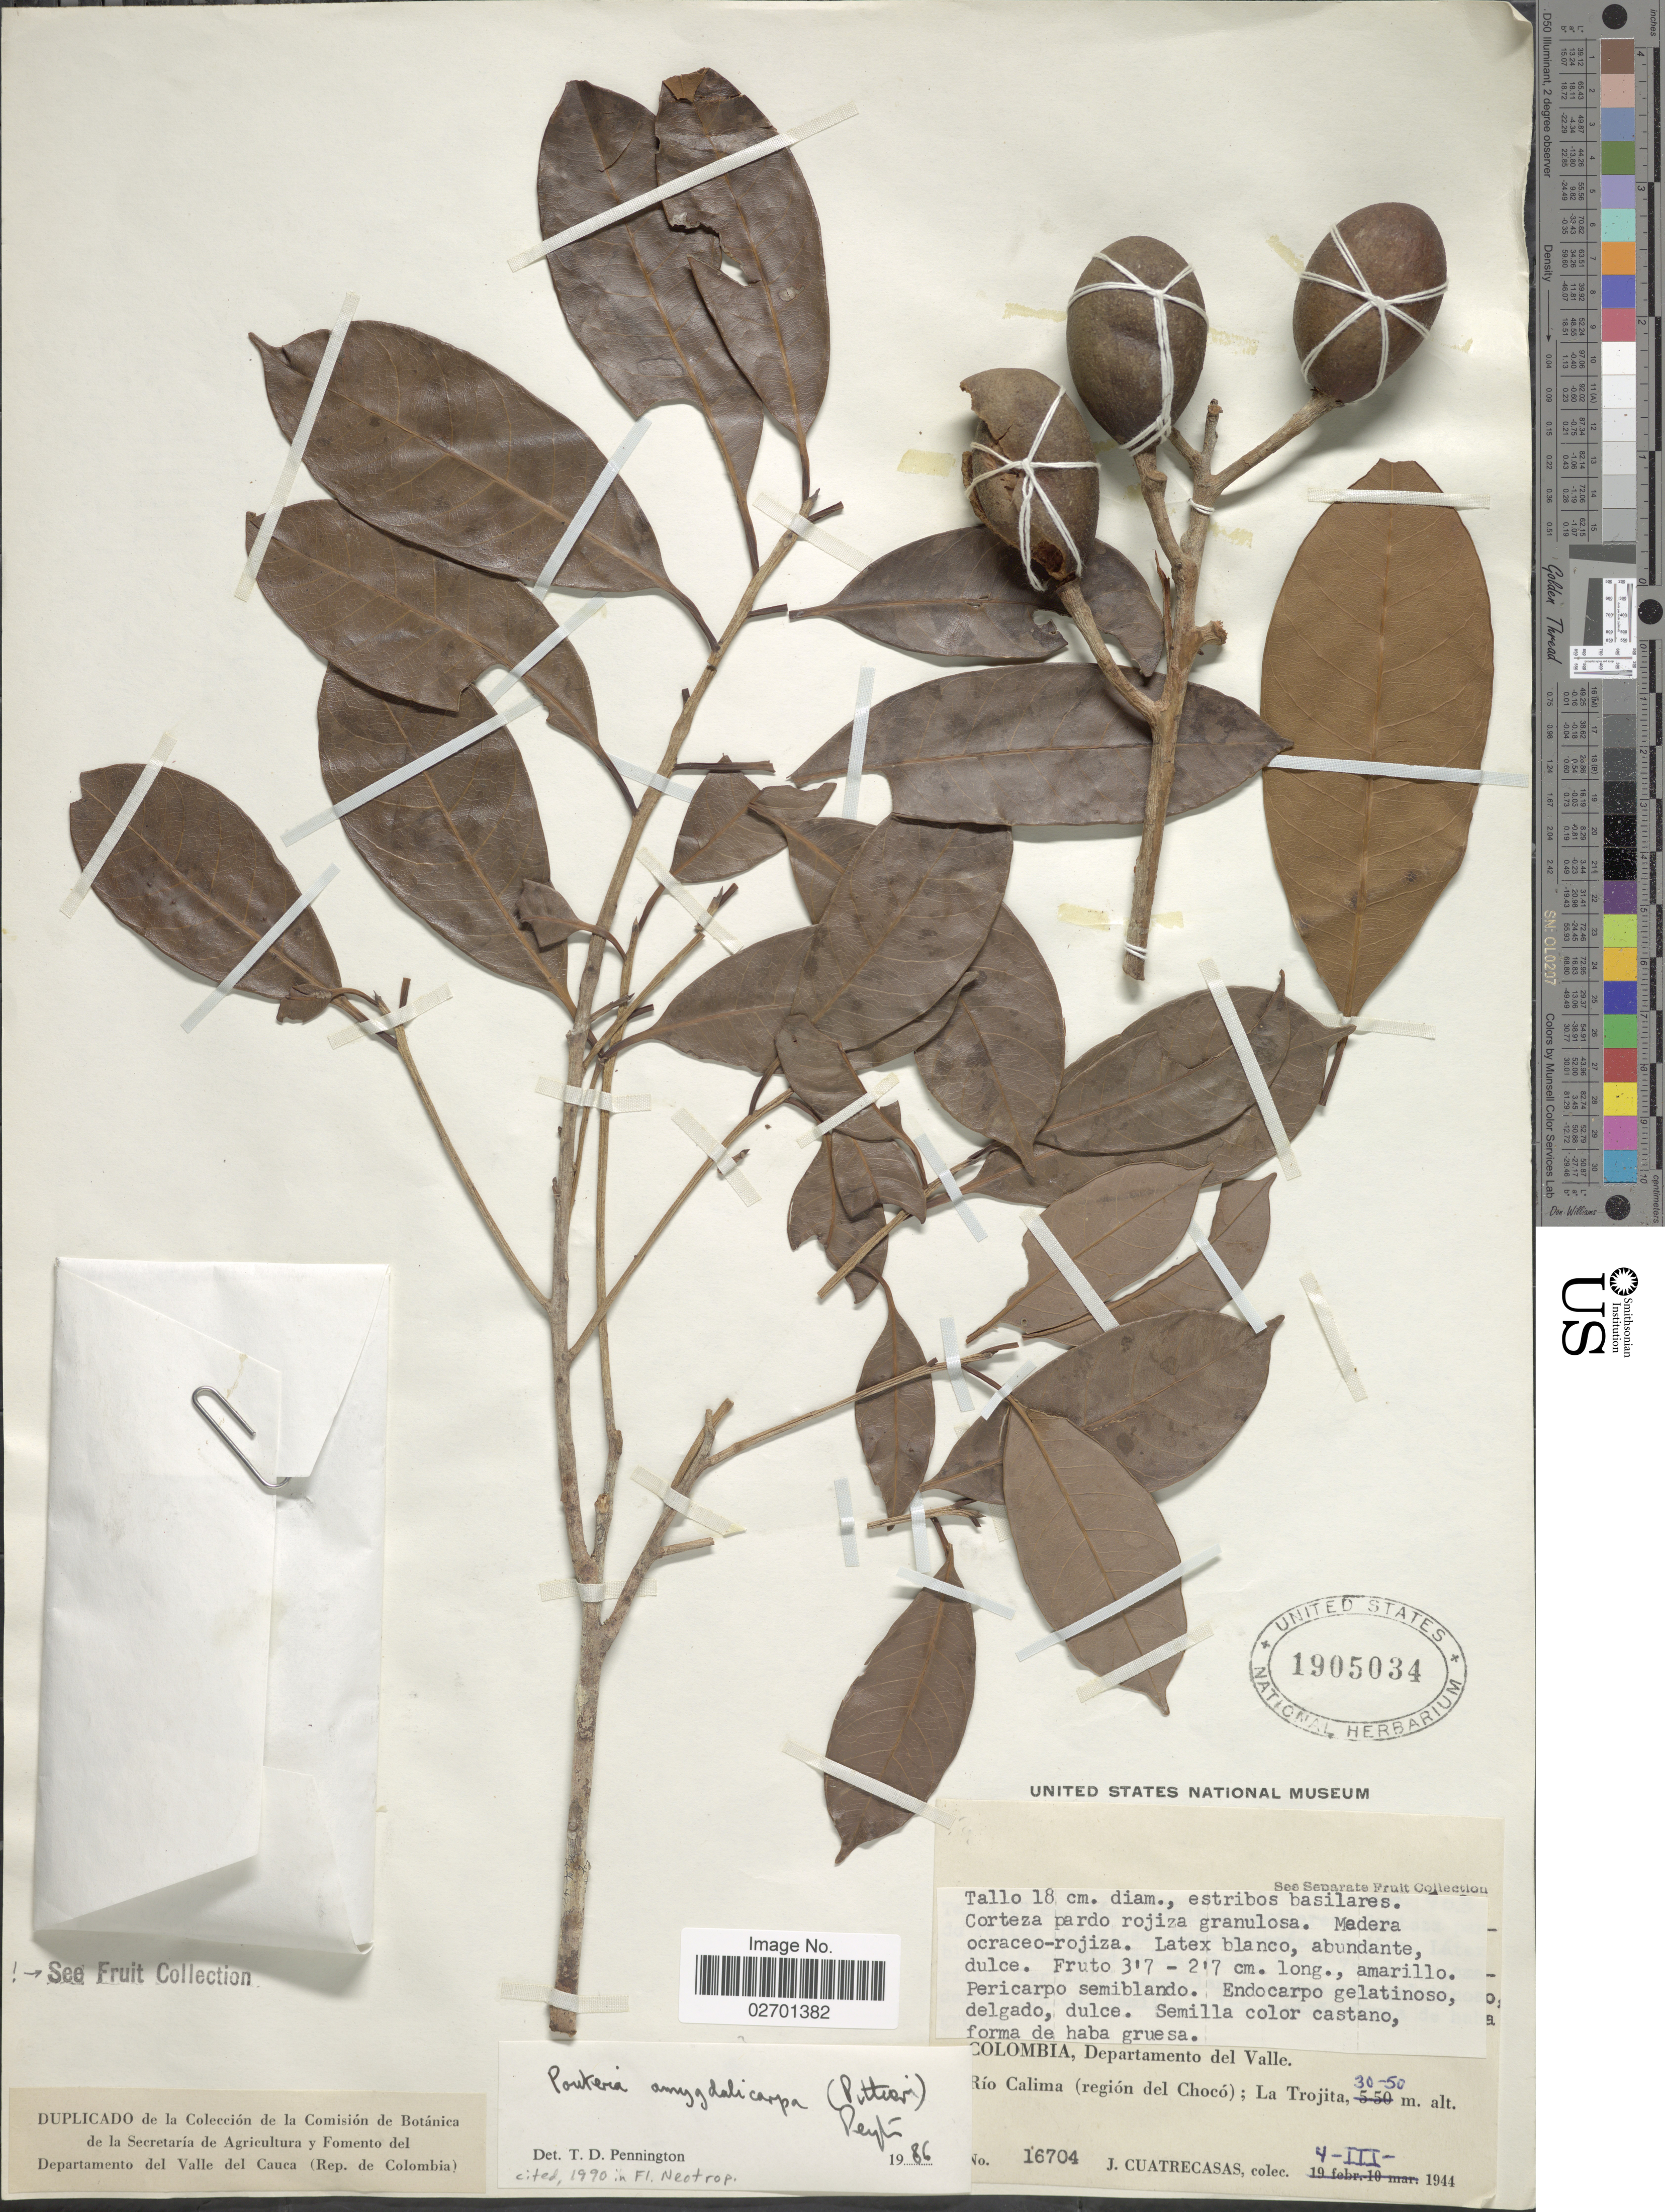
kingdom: Plantae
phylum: Tracheophyta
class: Magnoliopsida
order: Ericales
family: Sapotaceae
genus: Pouteria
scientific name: Pouteria amygdalicarpa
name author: (Pittier) T.D. Penn.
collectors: J. Cuatrecasas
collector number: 16704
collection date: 1944-03-04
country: Colombia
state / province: Valle del Cauca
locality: Departamento del Valle, Rio Calima (region del Choco); La Trojita.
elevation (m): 30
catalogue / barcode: US 1905034